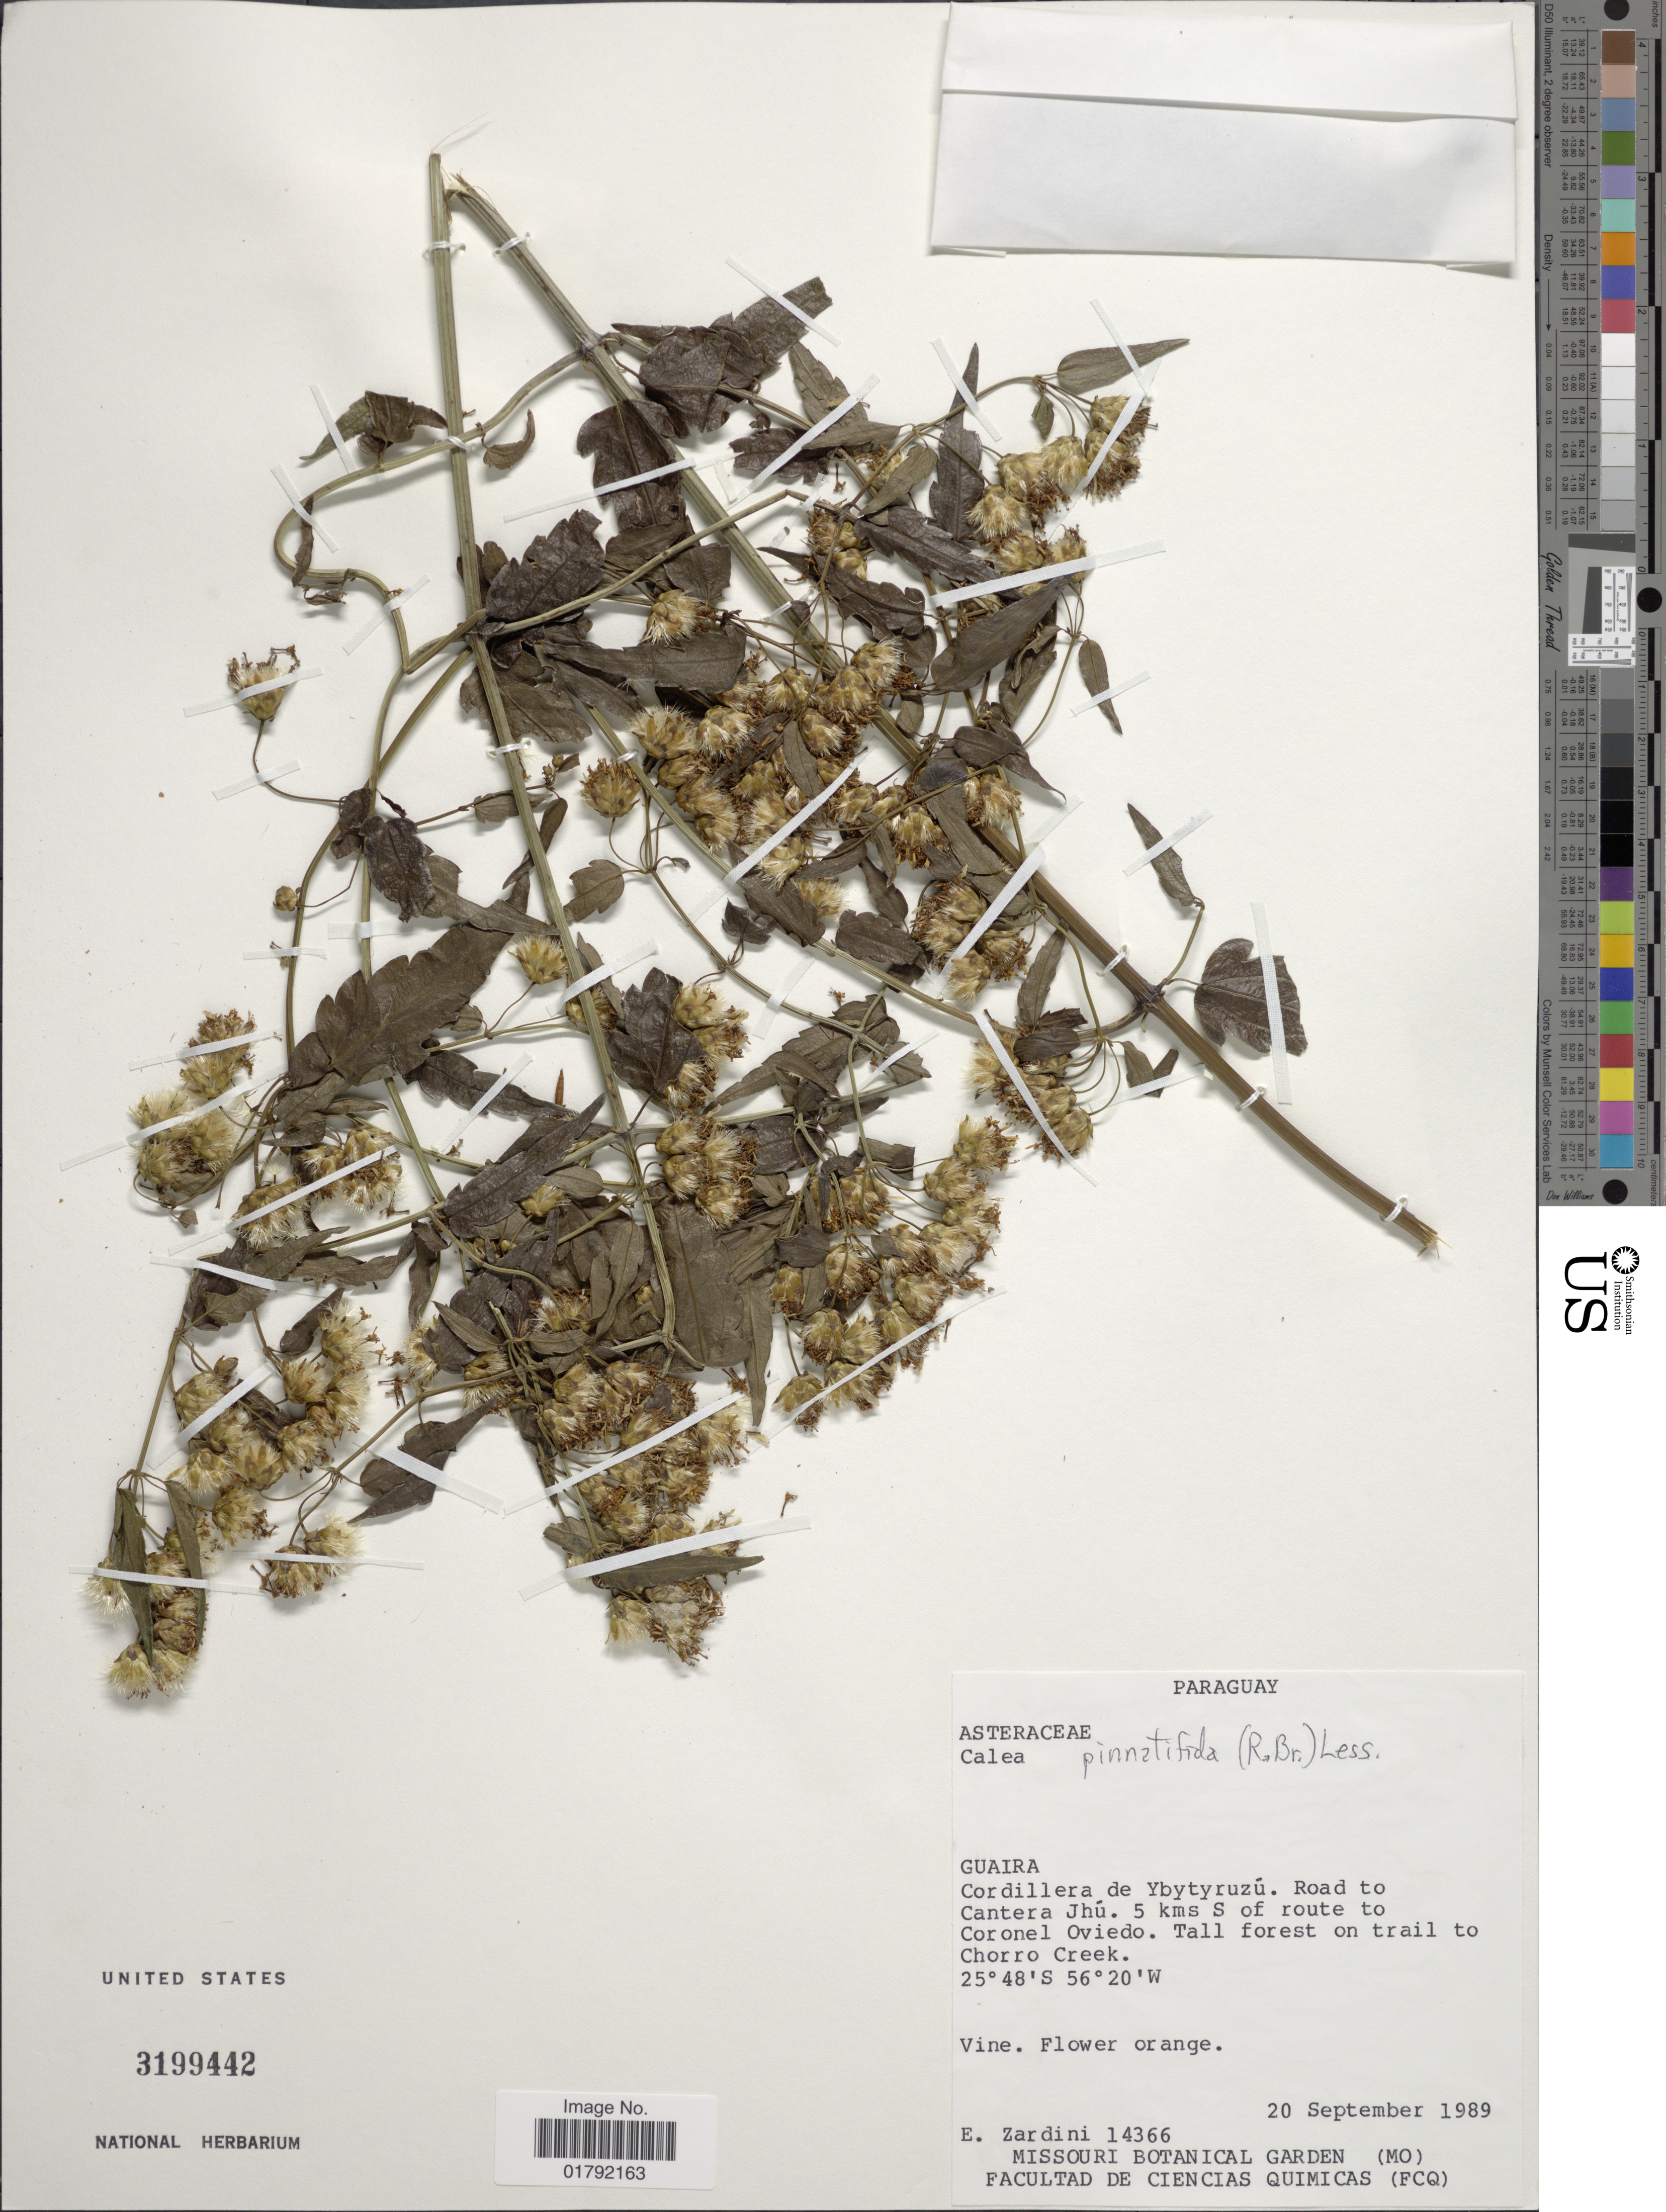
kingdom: Plantae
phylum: Tracheophyta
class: Magnoliopsida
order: Asterales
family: Asteraceae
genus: Calea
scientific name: Calea pinnatifida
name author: Banks ex Steud.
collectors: E. M. Zardini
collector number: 14366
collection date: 1989-09-20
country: Paraguay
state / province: Guaira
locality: Cordillera de Ybytyruzu, road to Cantera Jhu, 5 kms S of route to Coronel Oviedo, tall forest on trail to Chorro Creek.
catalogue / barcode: US 3199442